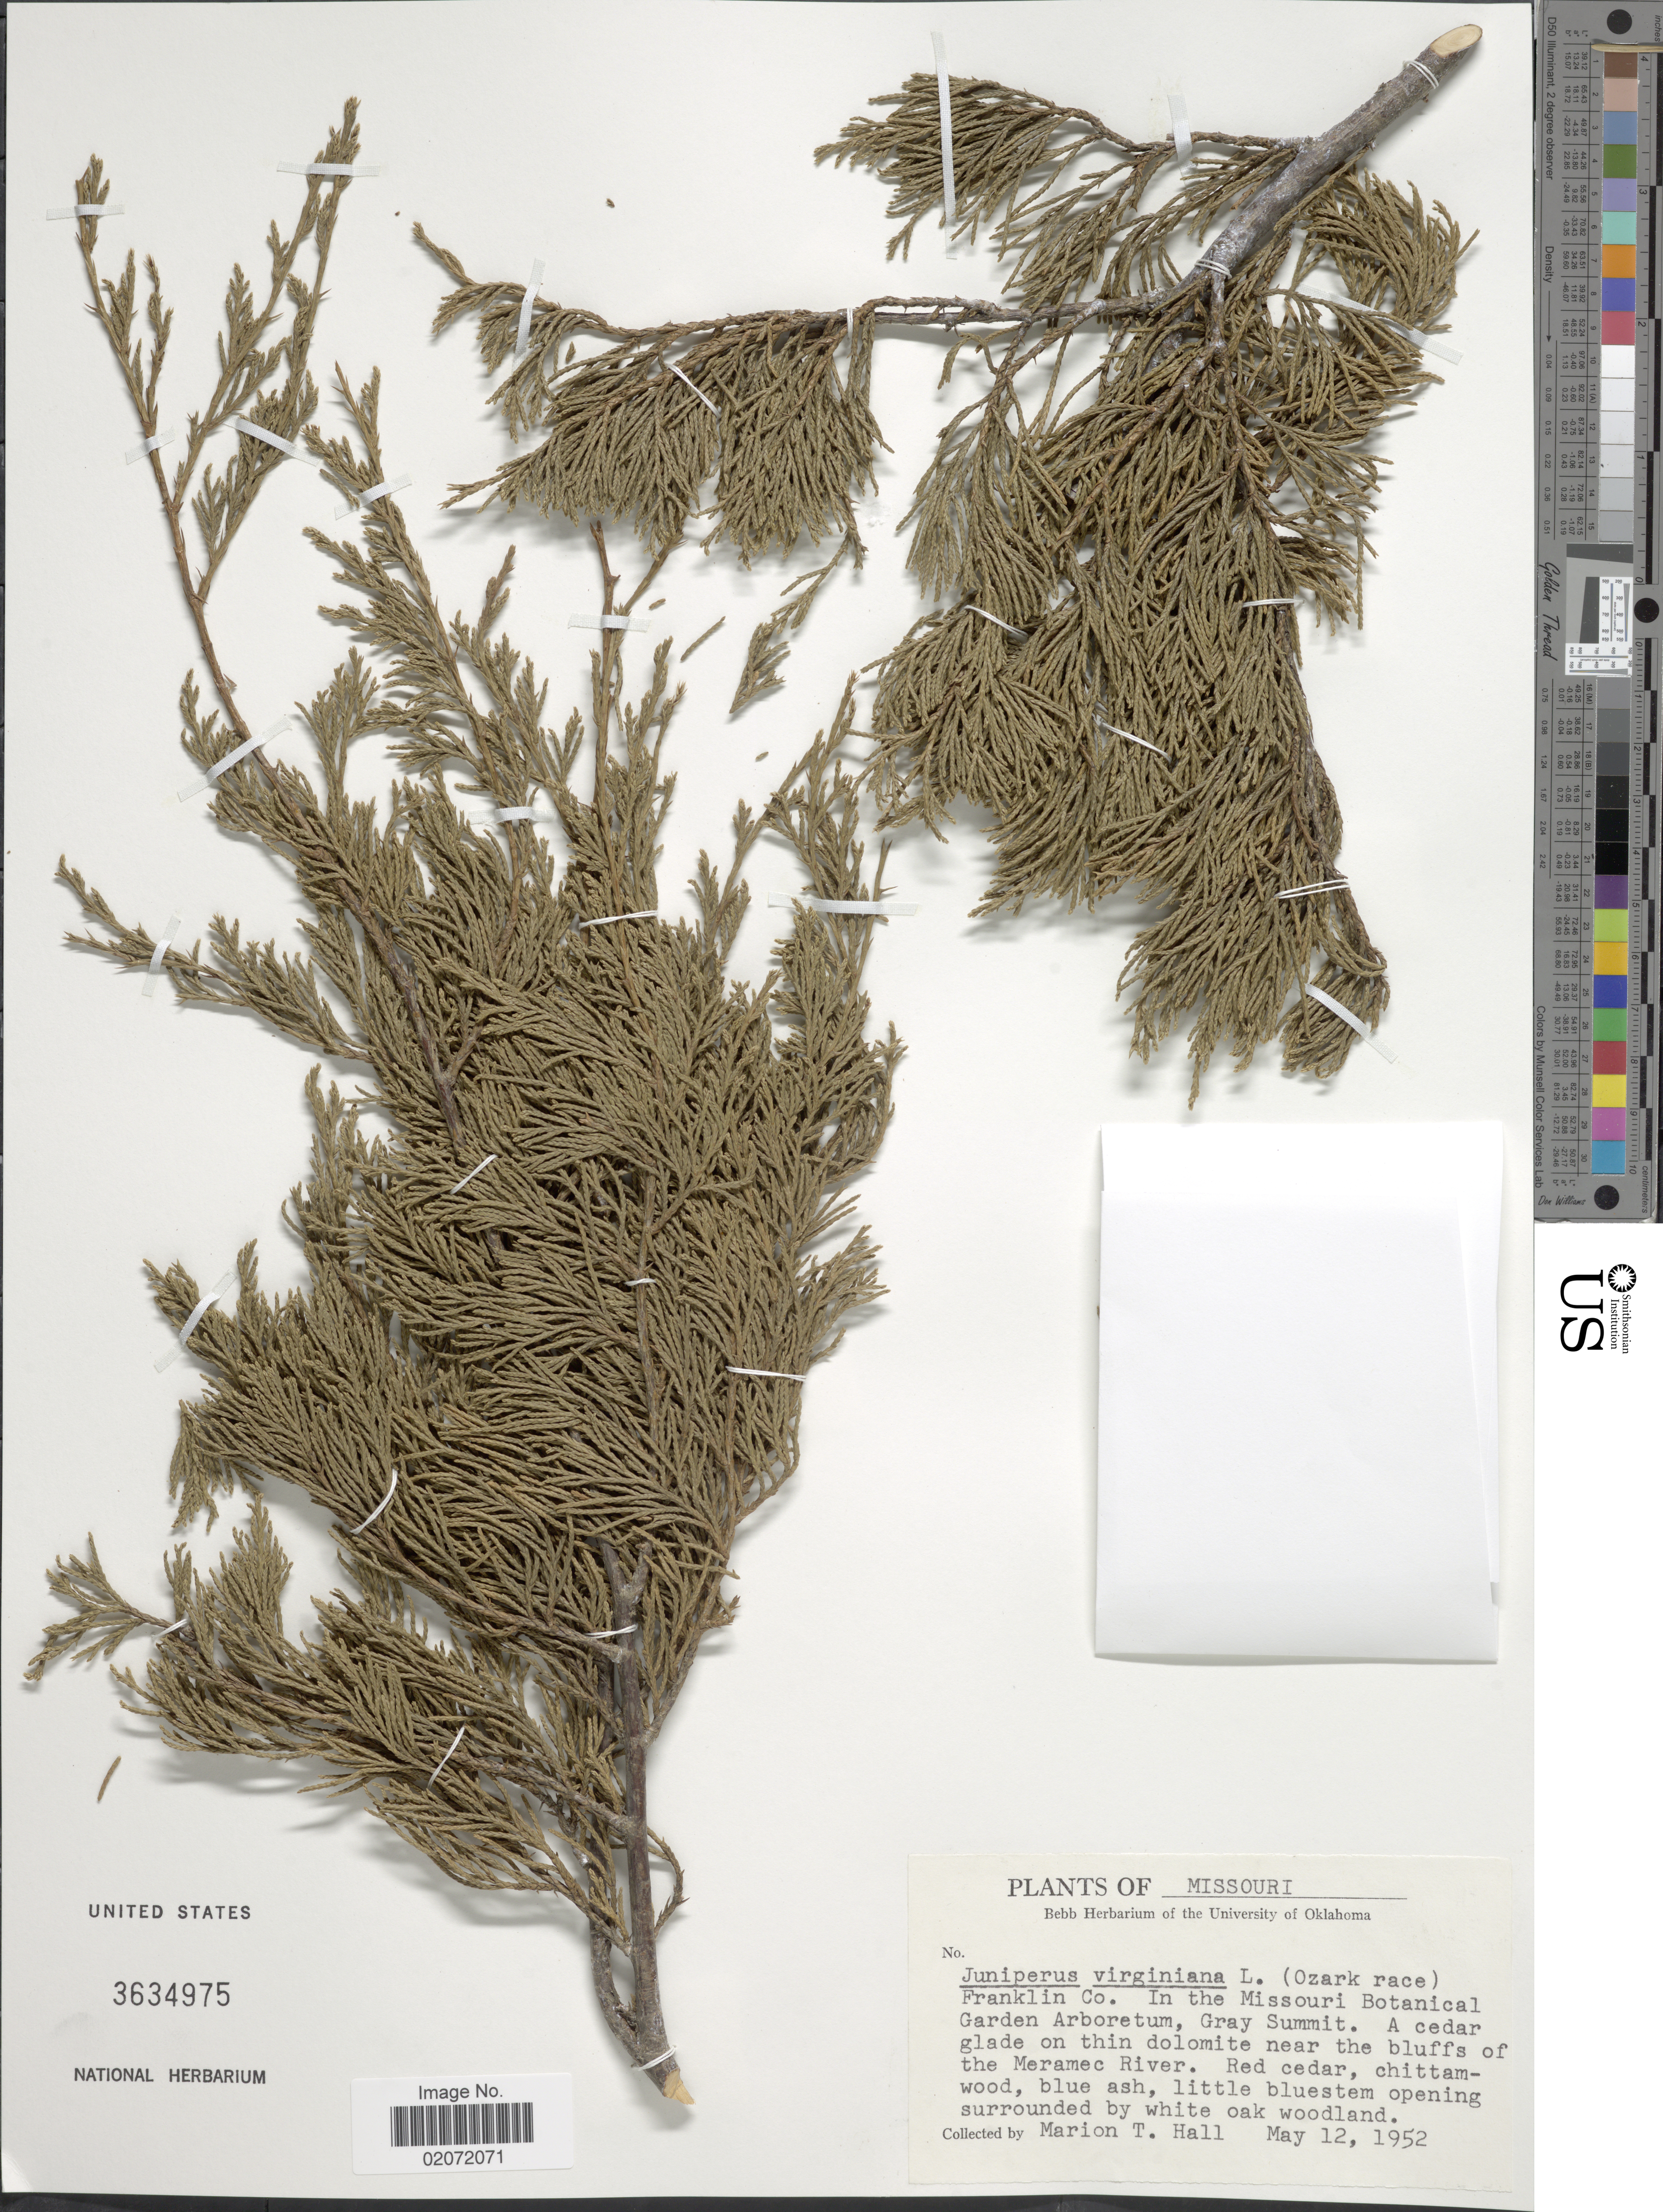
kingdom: Plantae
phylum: Tracheophyta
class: Pinopsida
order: Pinales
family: Cupressaceae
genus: Juniperus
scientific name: Juniperus virginiana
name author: L.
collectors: M. T. Hall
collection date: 1952-05-12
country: United States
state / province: Missouri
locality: Franklin Co. In the Missouri Botanical Garden Arboretum, Gray Summit. A Cedar glade on thin dolomite near the bluffs of the Meramec River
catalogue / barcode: US 3634975